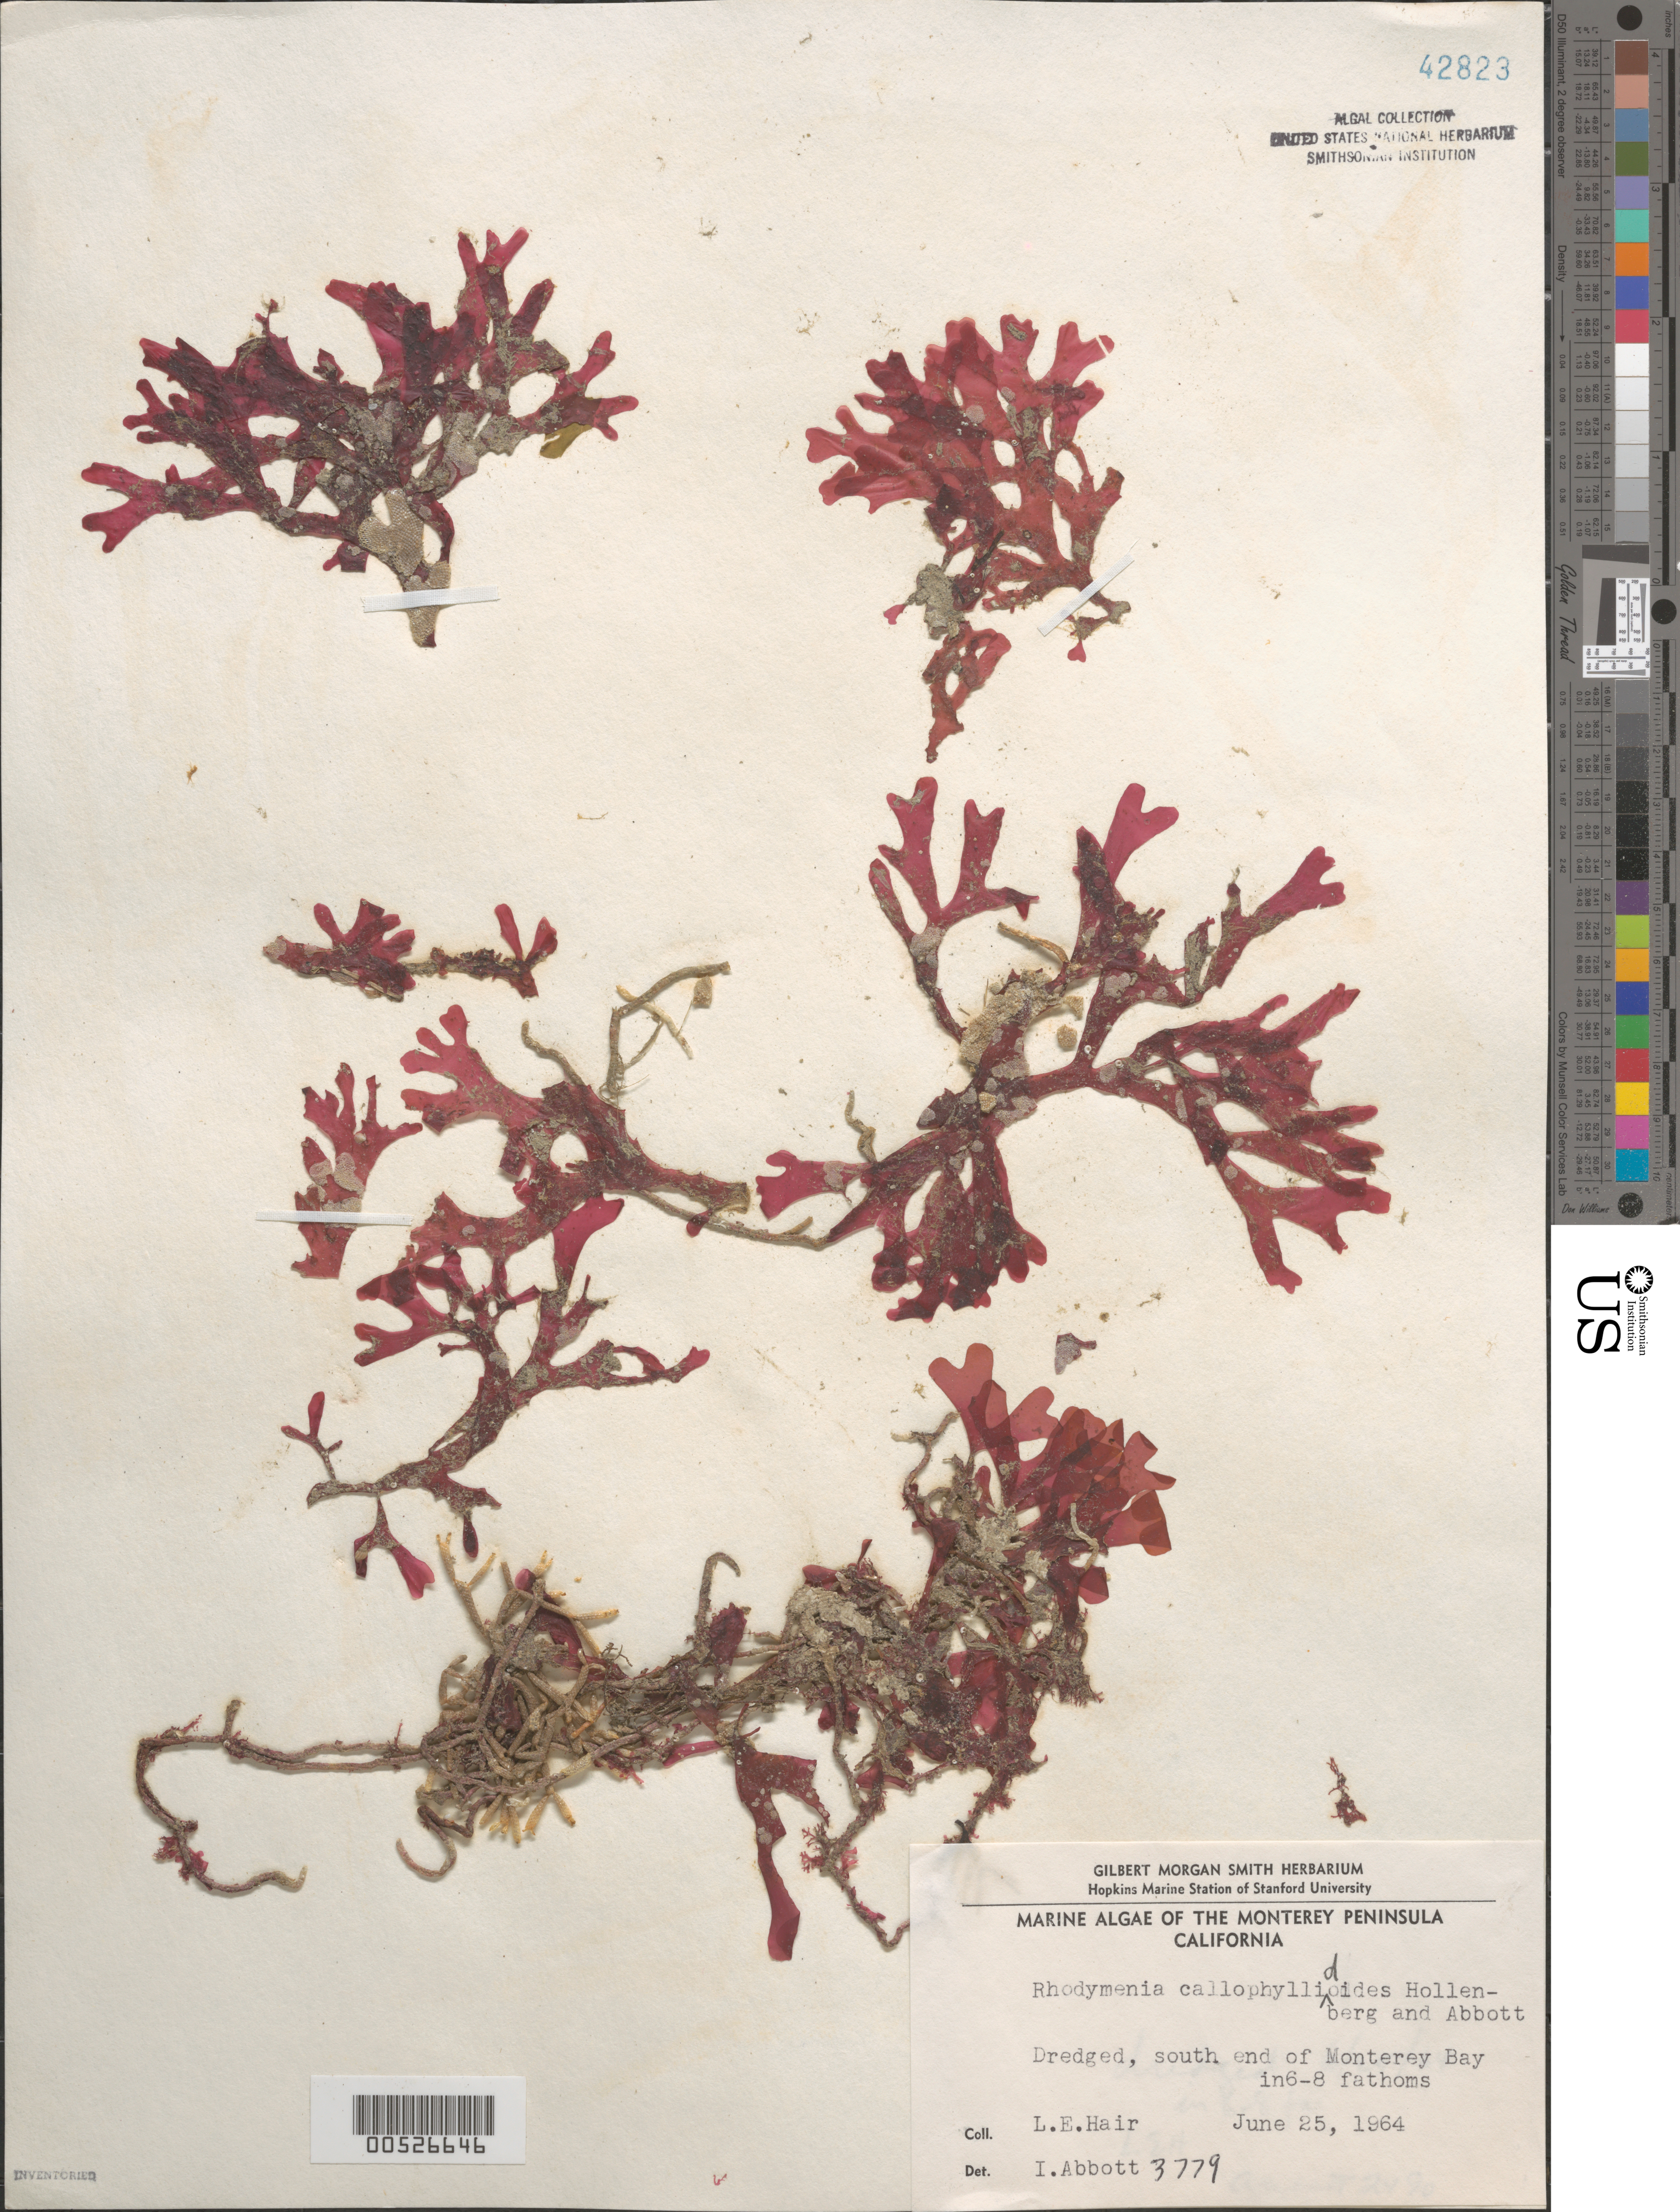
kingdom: Plantae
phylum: Rhodophyta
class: Florideophyceae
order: Rhodymeniales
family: Rhodymeniaceae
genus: Rhodymenia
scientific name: Rhodymenia callophyllidoides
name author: Hollenb. & I.A. Abbott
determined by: Abbott, Isabella A.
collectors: L. Hair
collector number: IAA 3779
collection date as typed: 25 Jun 1964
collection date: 1964-06-25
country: United States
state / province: California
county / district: Monterey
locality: Monterey Bay, south end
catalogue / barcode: US 42823